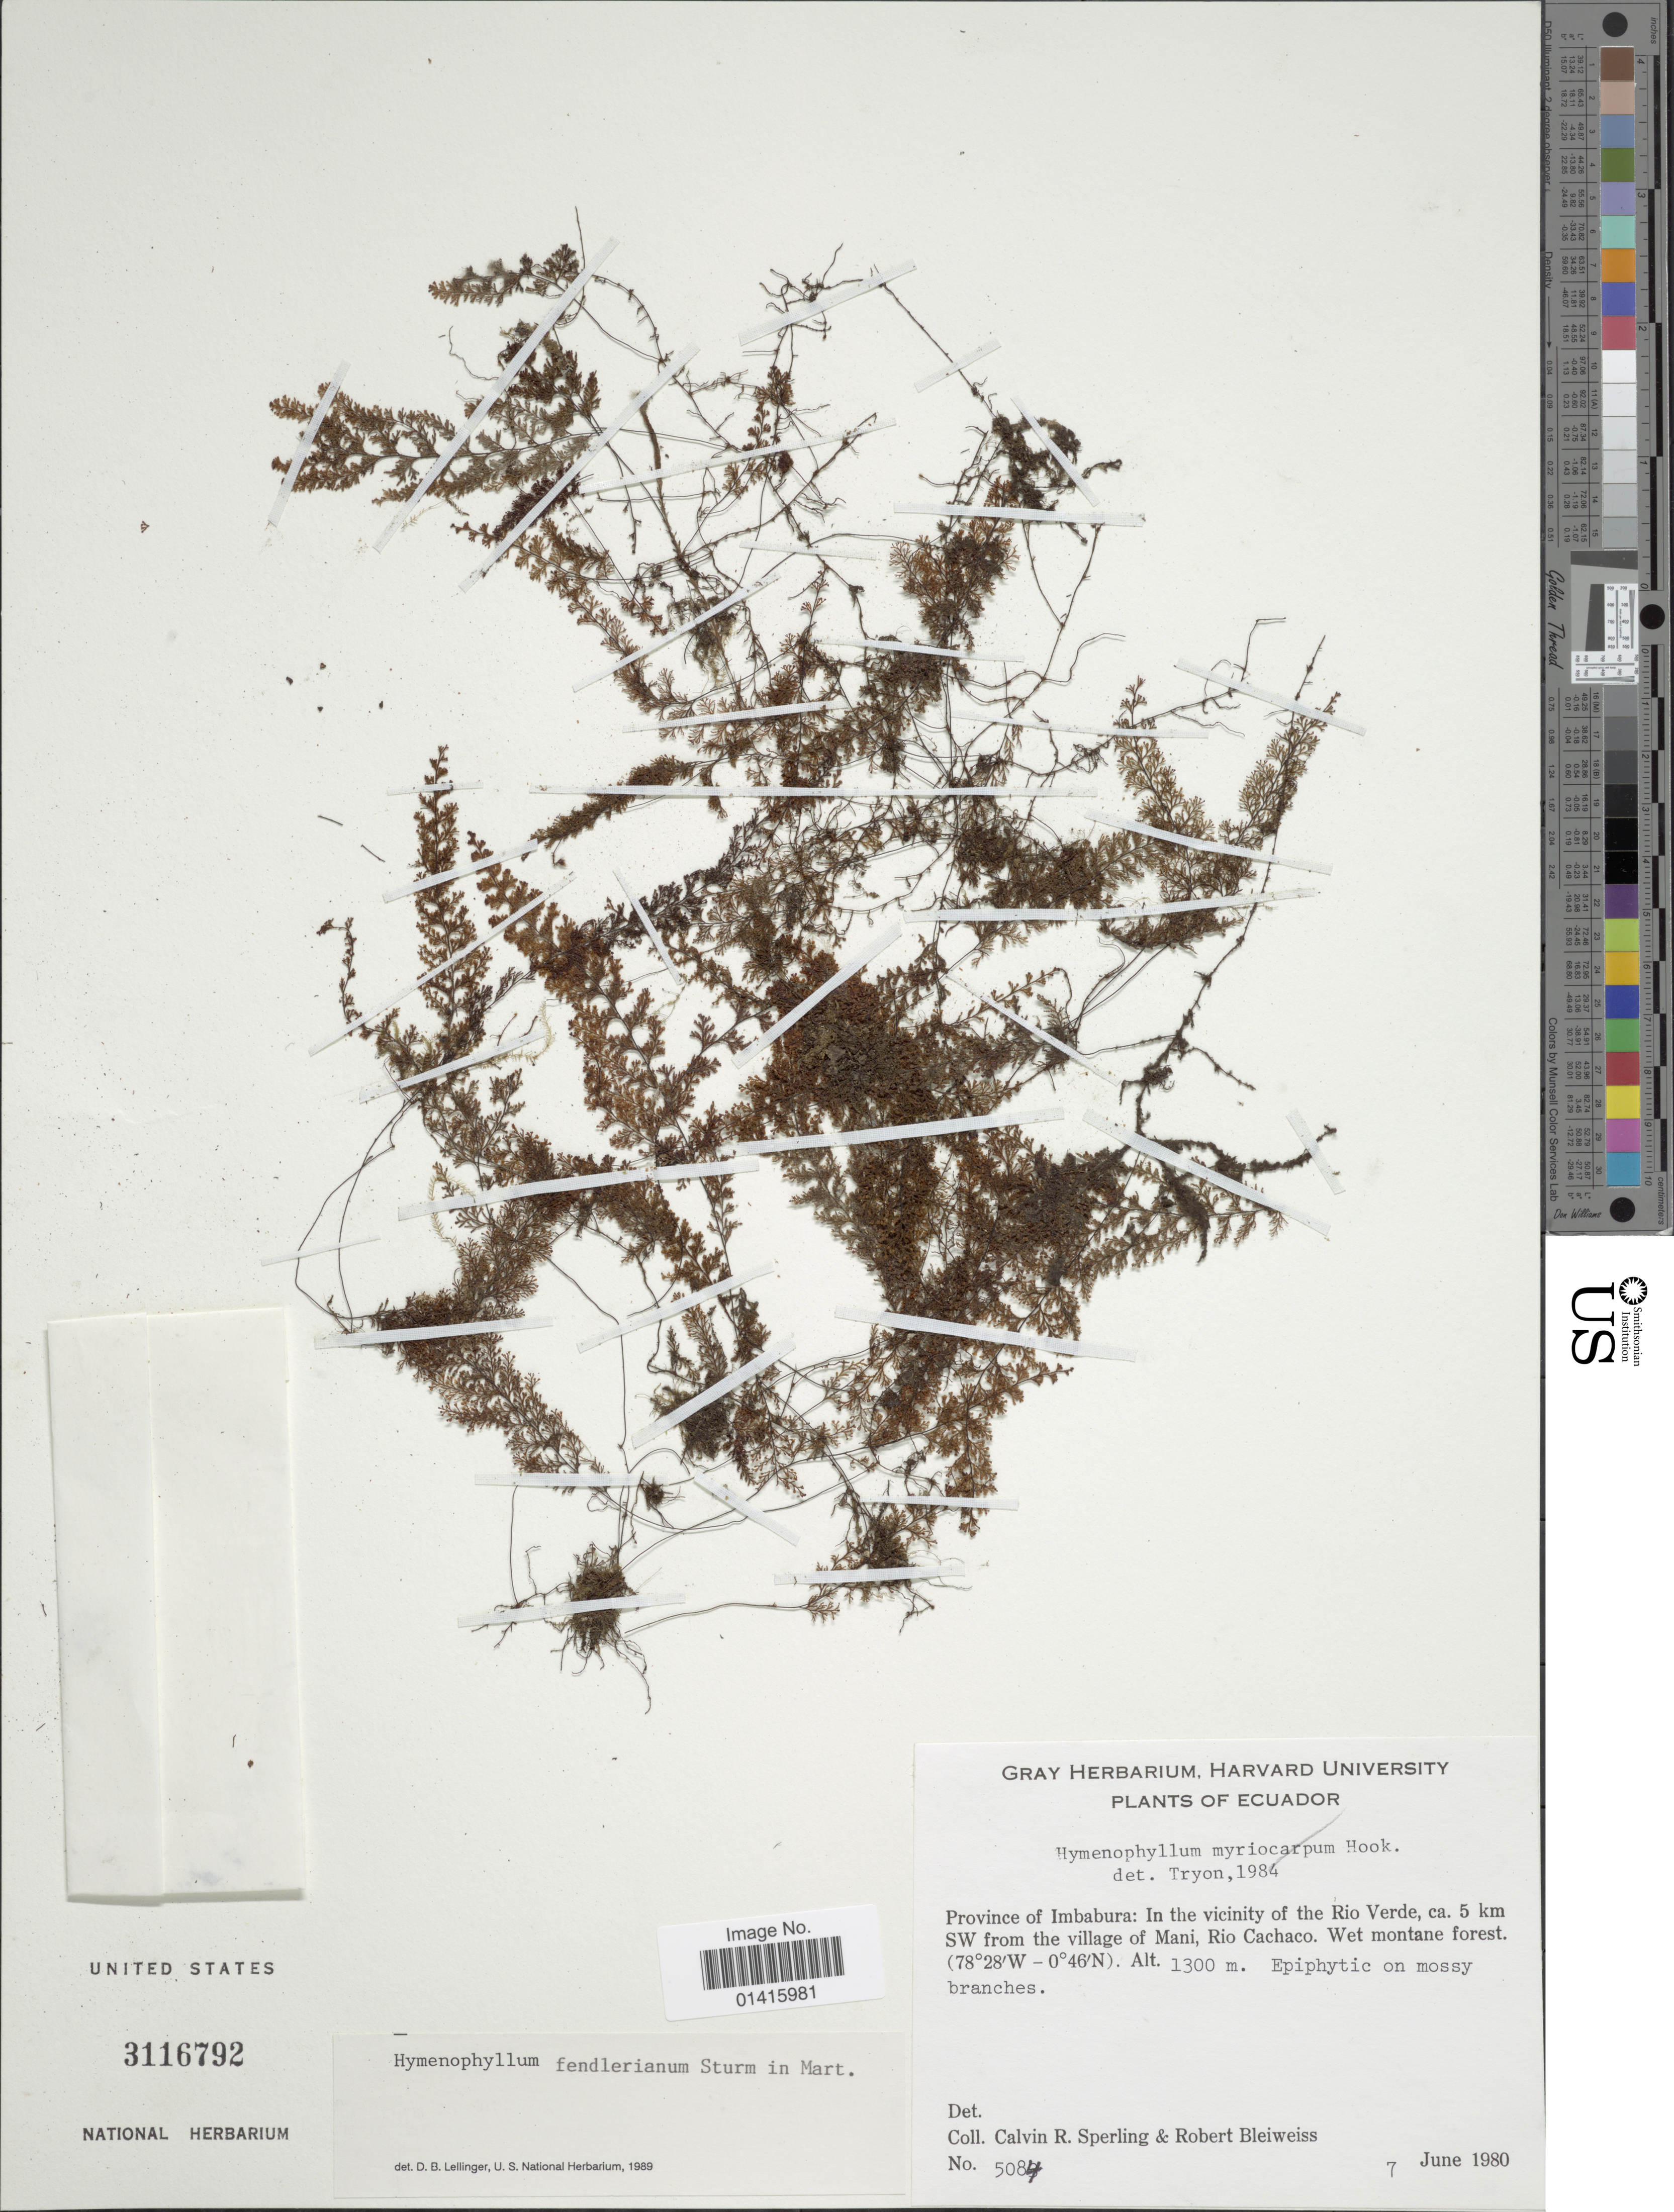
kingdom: Plantae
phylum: Tracheophyta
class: Polypodiopsida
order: Hymenophyllales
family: Hymenophyllaceae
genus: Hymenophyllum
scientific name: Hymenophyllum fendlerianum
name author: J.W. Sturm in Mart.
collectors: C. R. Sperling & R. Bleiweiss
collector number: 5084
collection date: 1980-06-07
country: Ecuador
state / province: Imbabura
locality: Province of Imbabura: in the vicinity of the Rio Verde, ca. 5km SW from the village of Mani, Rio Cachaco, wet montane forest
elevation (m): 1300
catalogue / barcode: US 3116792